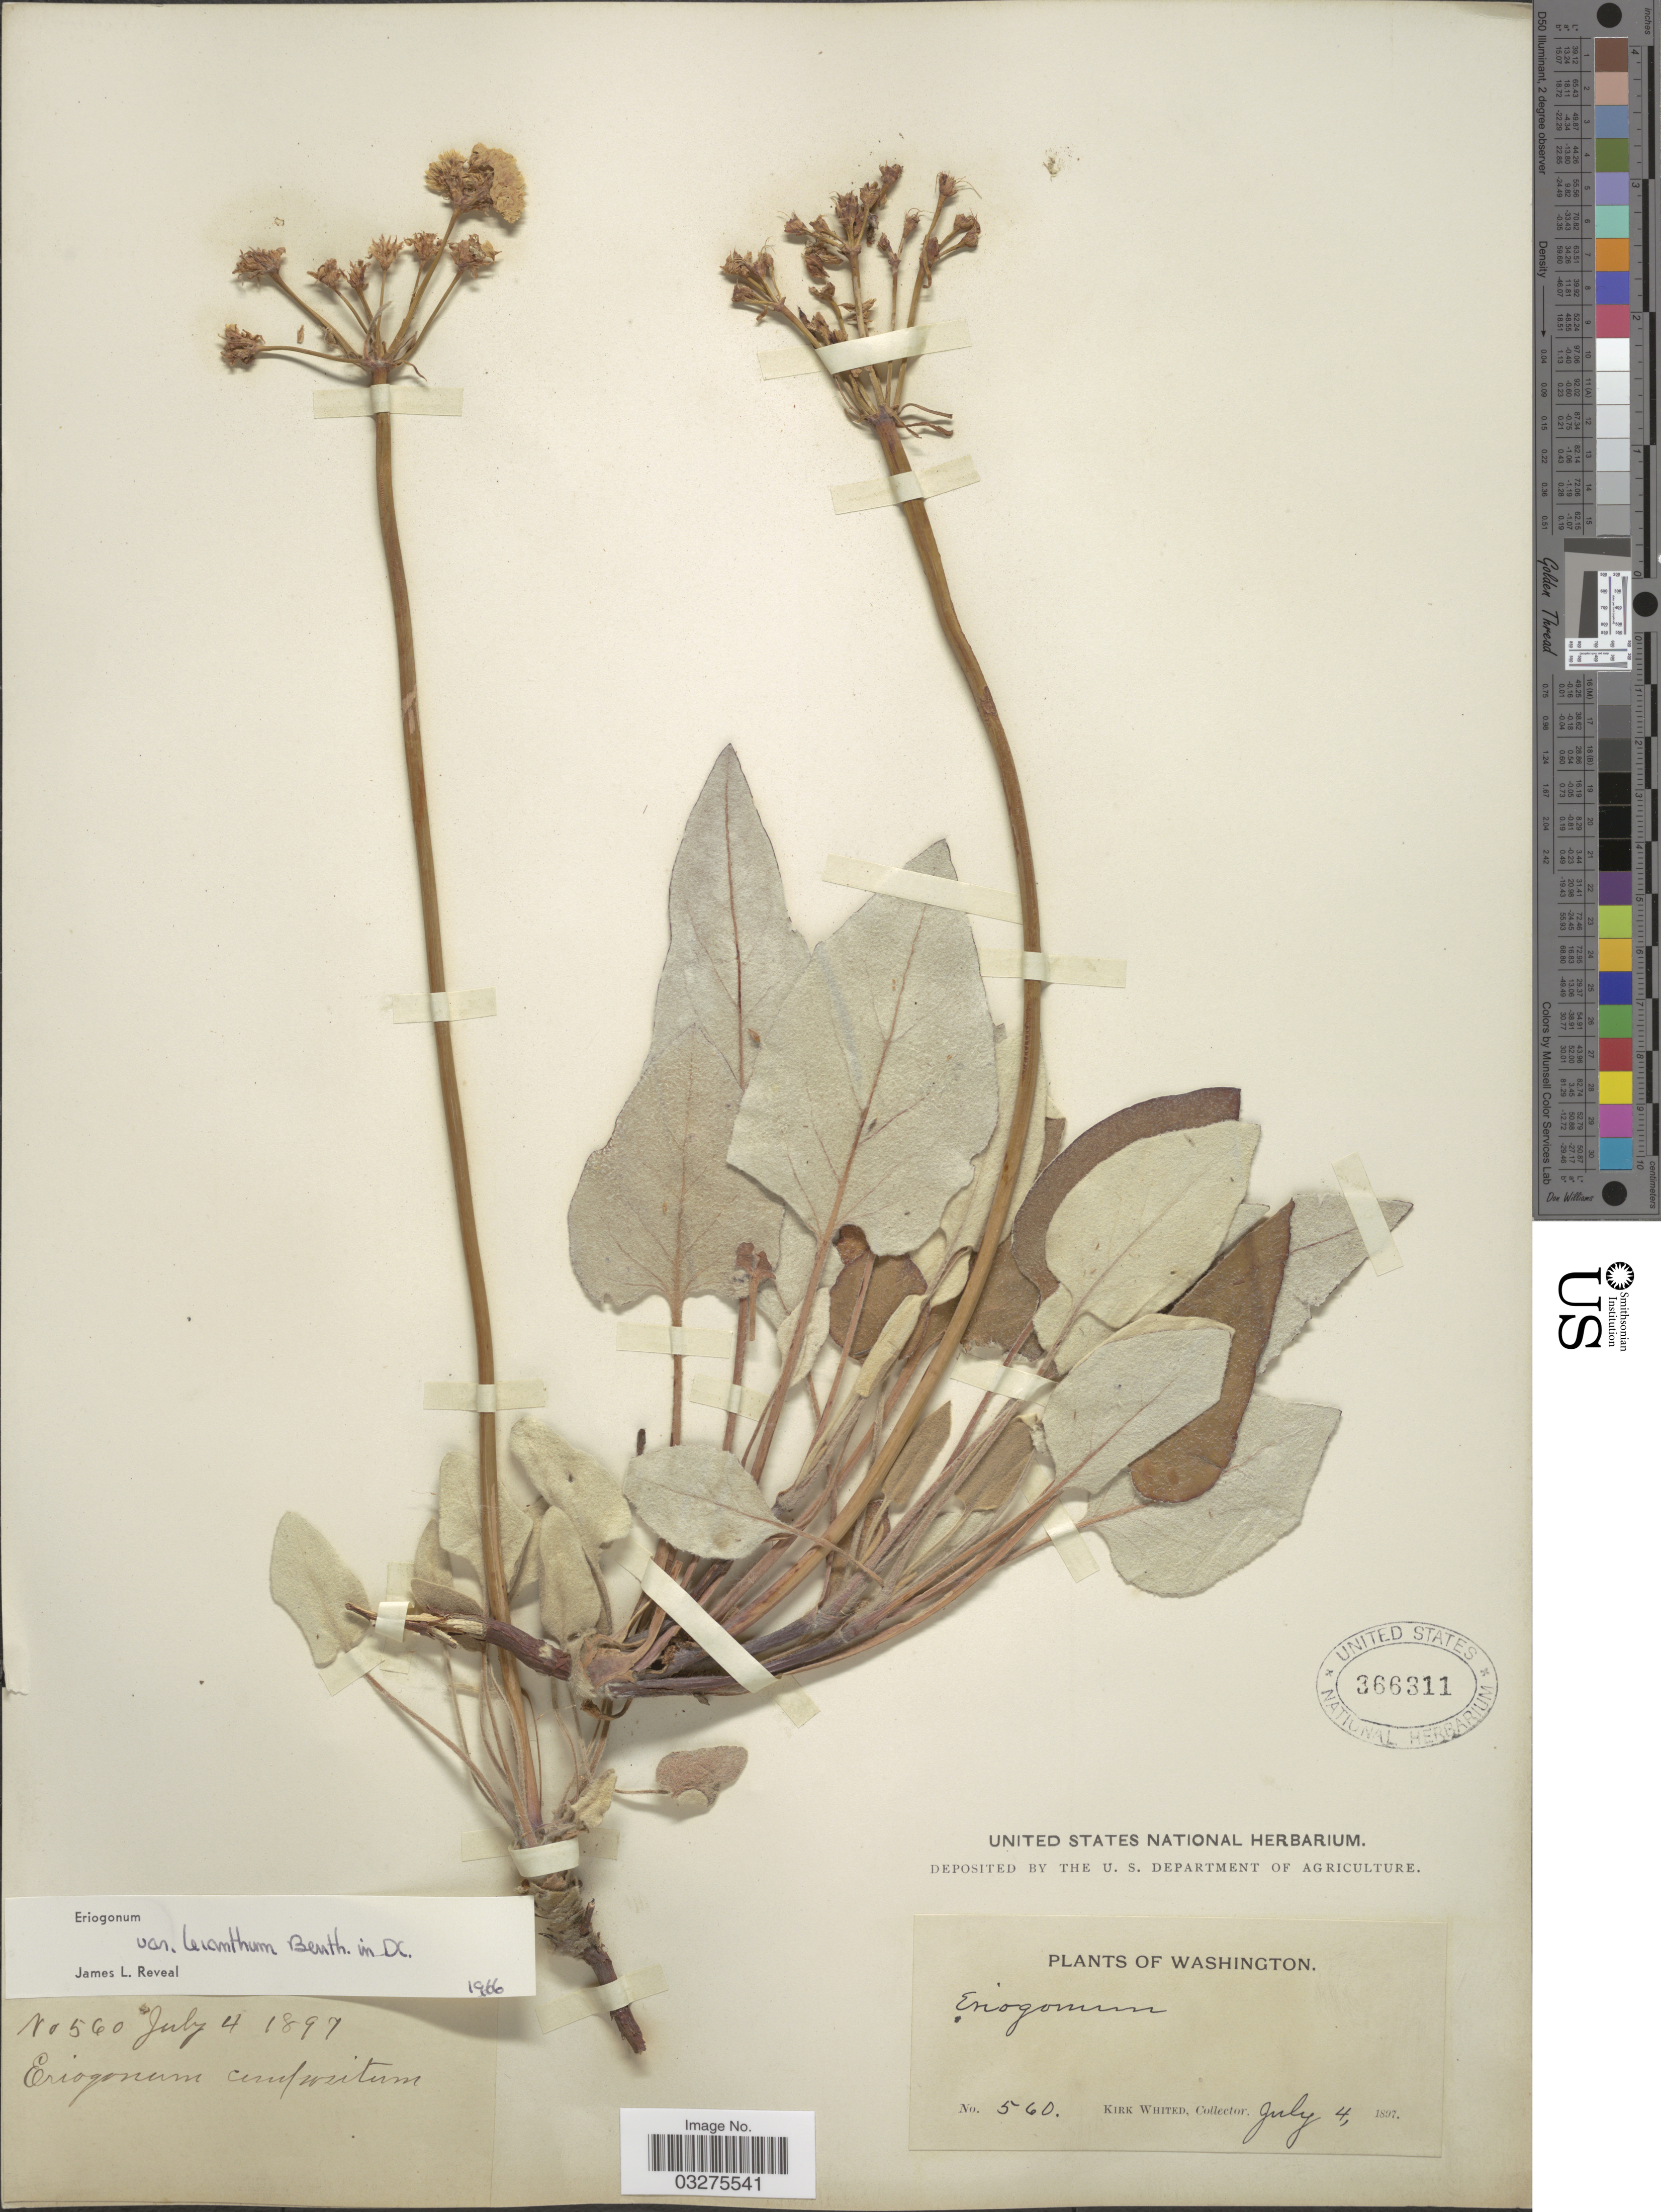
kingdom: Plantae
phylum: Tracheophyta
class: Magnoliopsida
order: Caryophyllales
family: Polygonaceae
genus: Eriogonum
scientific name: Eriogonum compositum var. leianthum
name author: Hook.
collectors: K. Whited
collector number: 560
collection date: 1897-07-04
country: United States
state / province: Washington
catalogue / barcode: US 366311